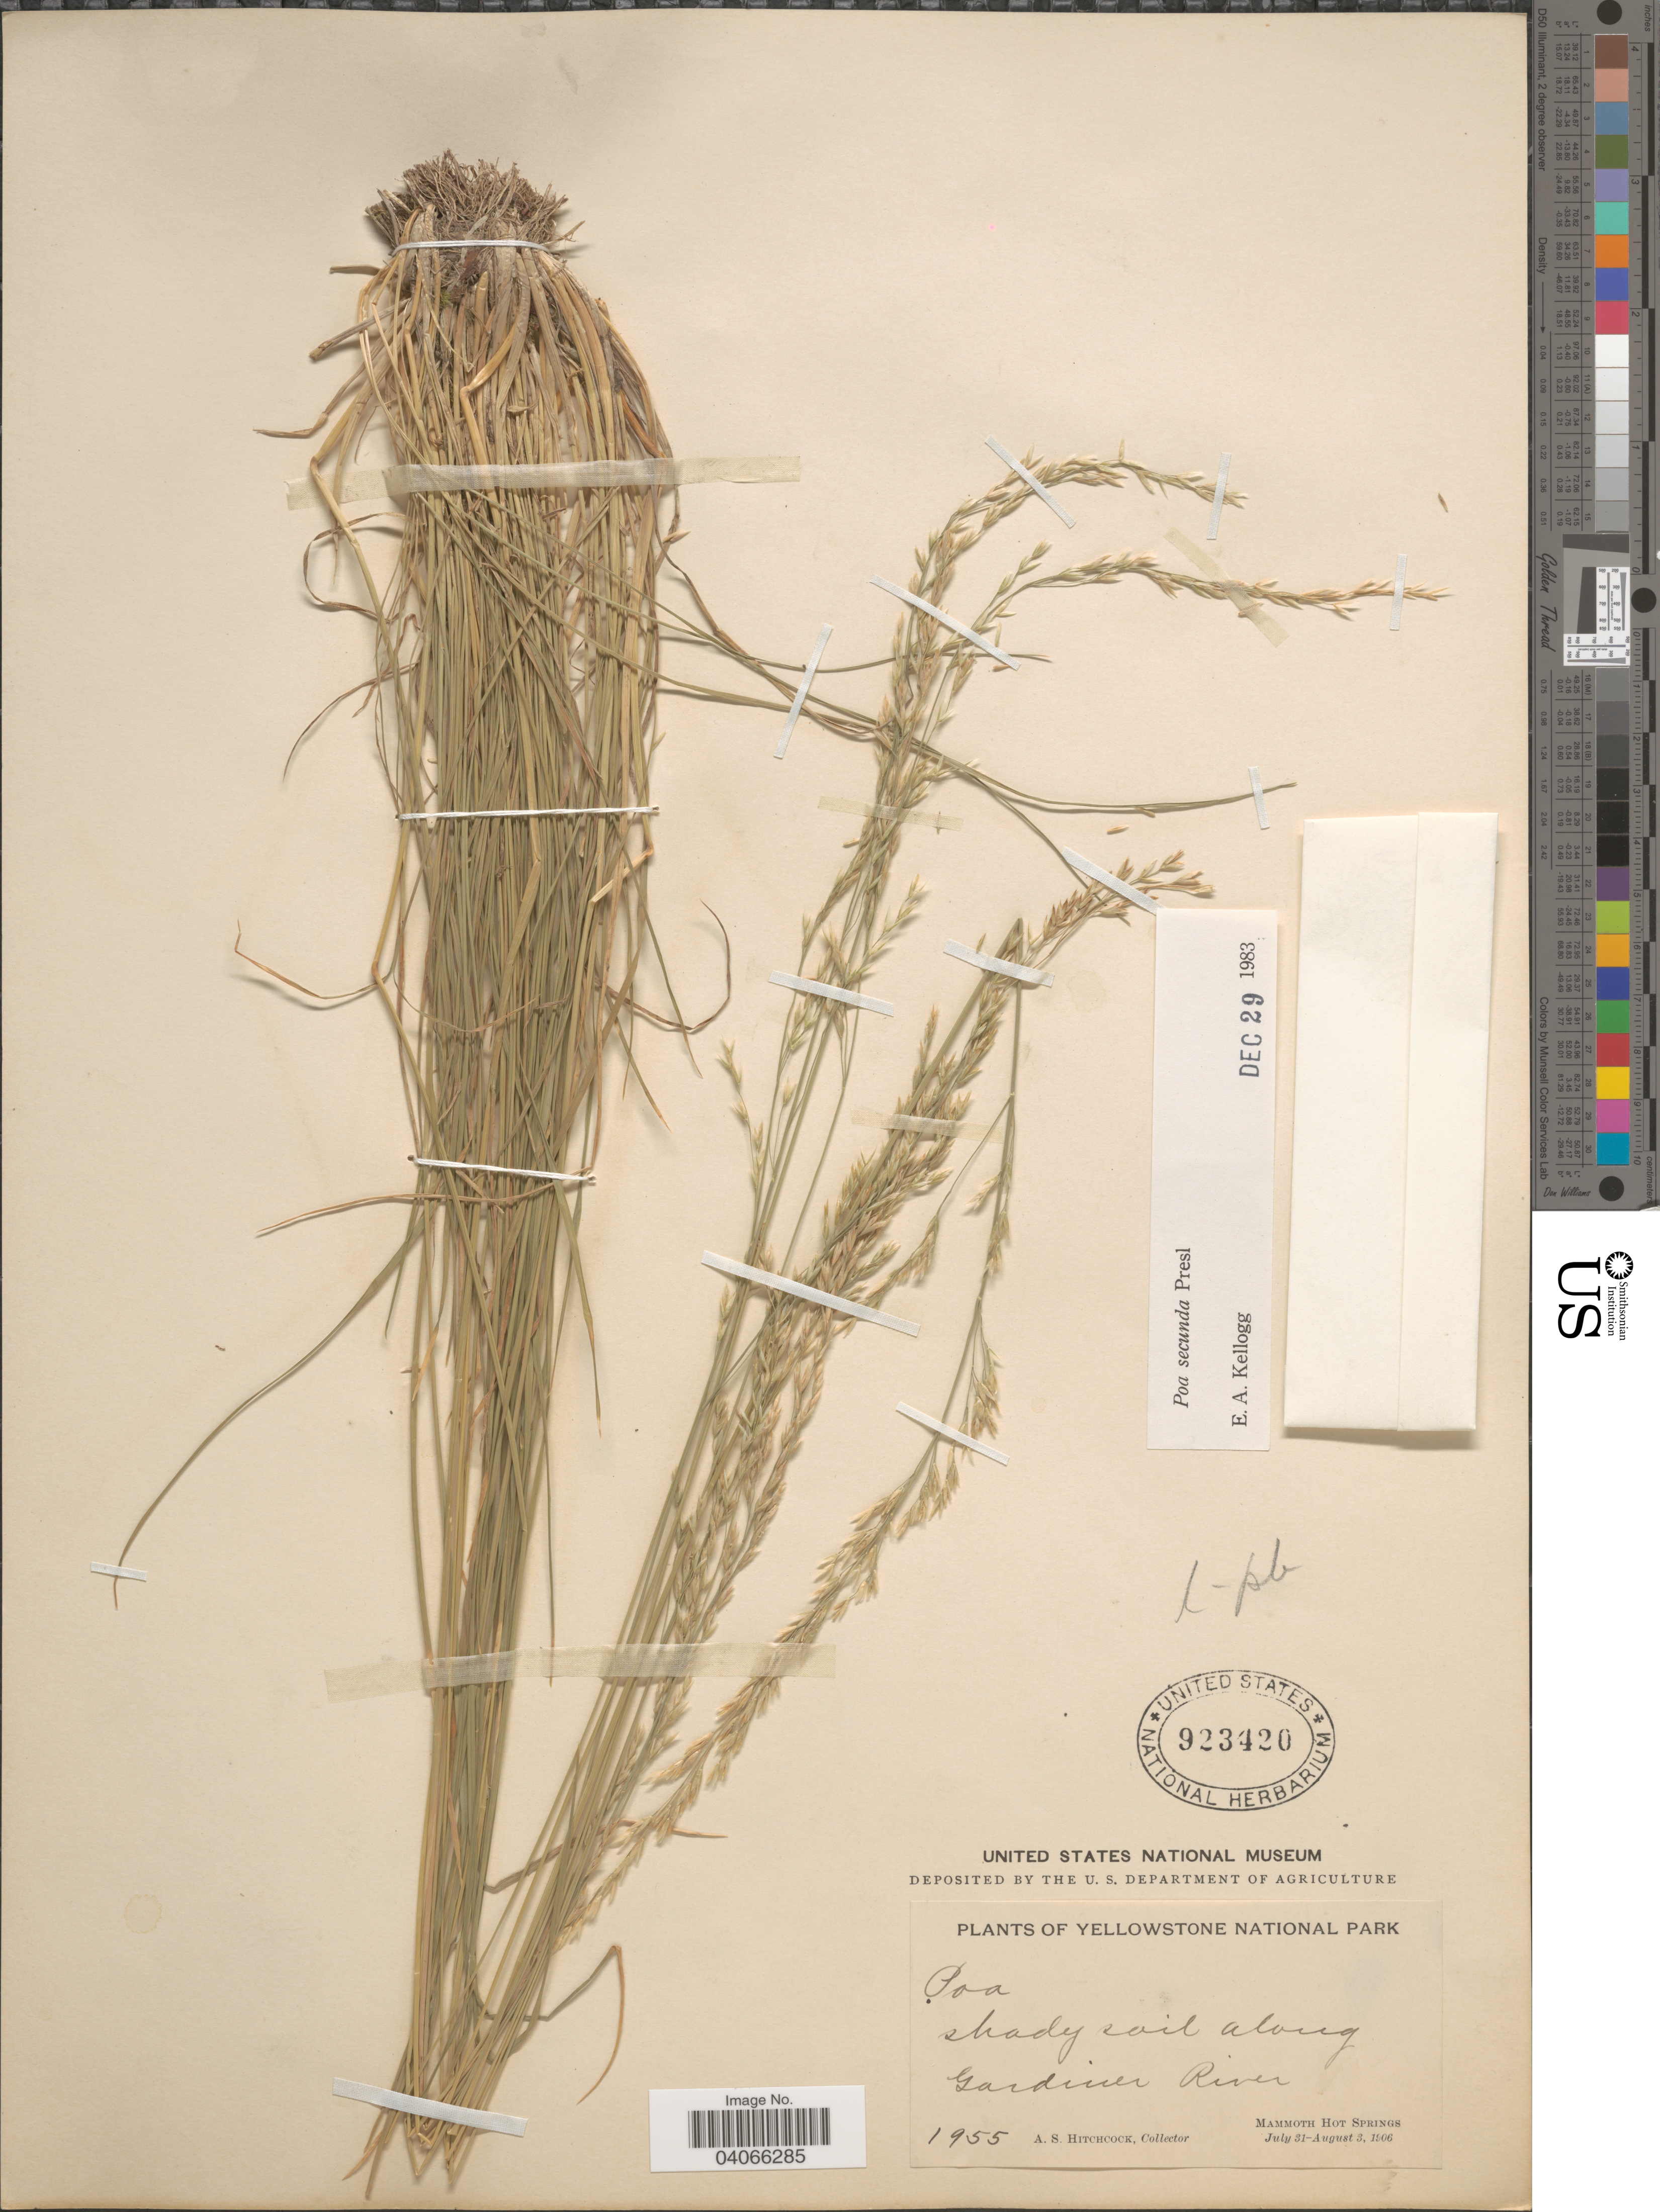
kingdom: Plantae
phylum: Tracheophyta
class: Liliopsida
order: Poales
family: Poaceae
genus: Poa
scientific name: Poa secunda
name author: J. Presl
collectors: A. S. Hitchcock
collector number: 1955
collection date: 1906-07-31/1906-08-03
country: United States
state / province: Wyoming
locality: Yellowstone National Park. Shady soil along Garnier River. Mammoth Hot Springs.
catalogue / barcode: US 923420